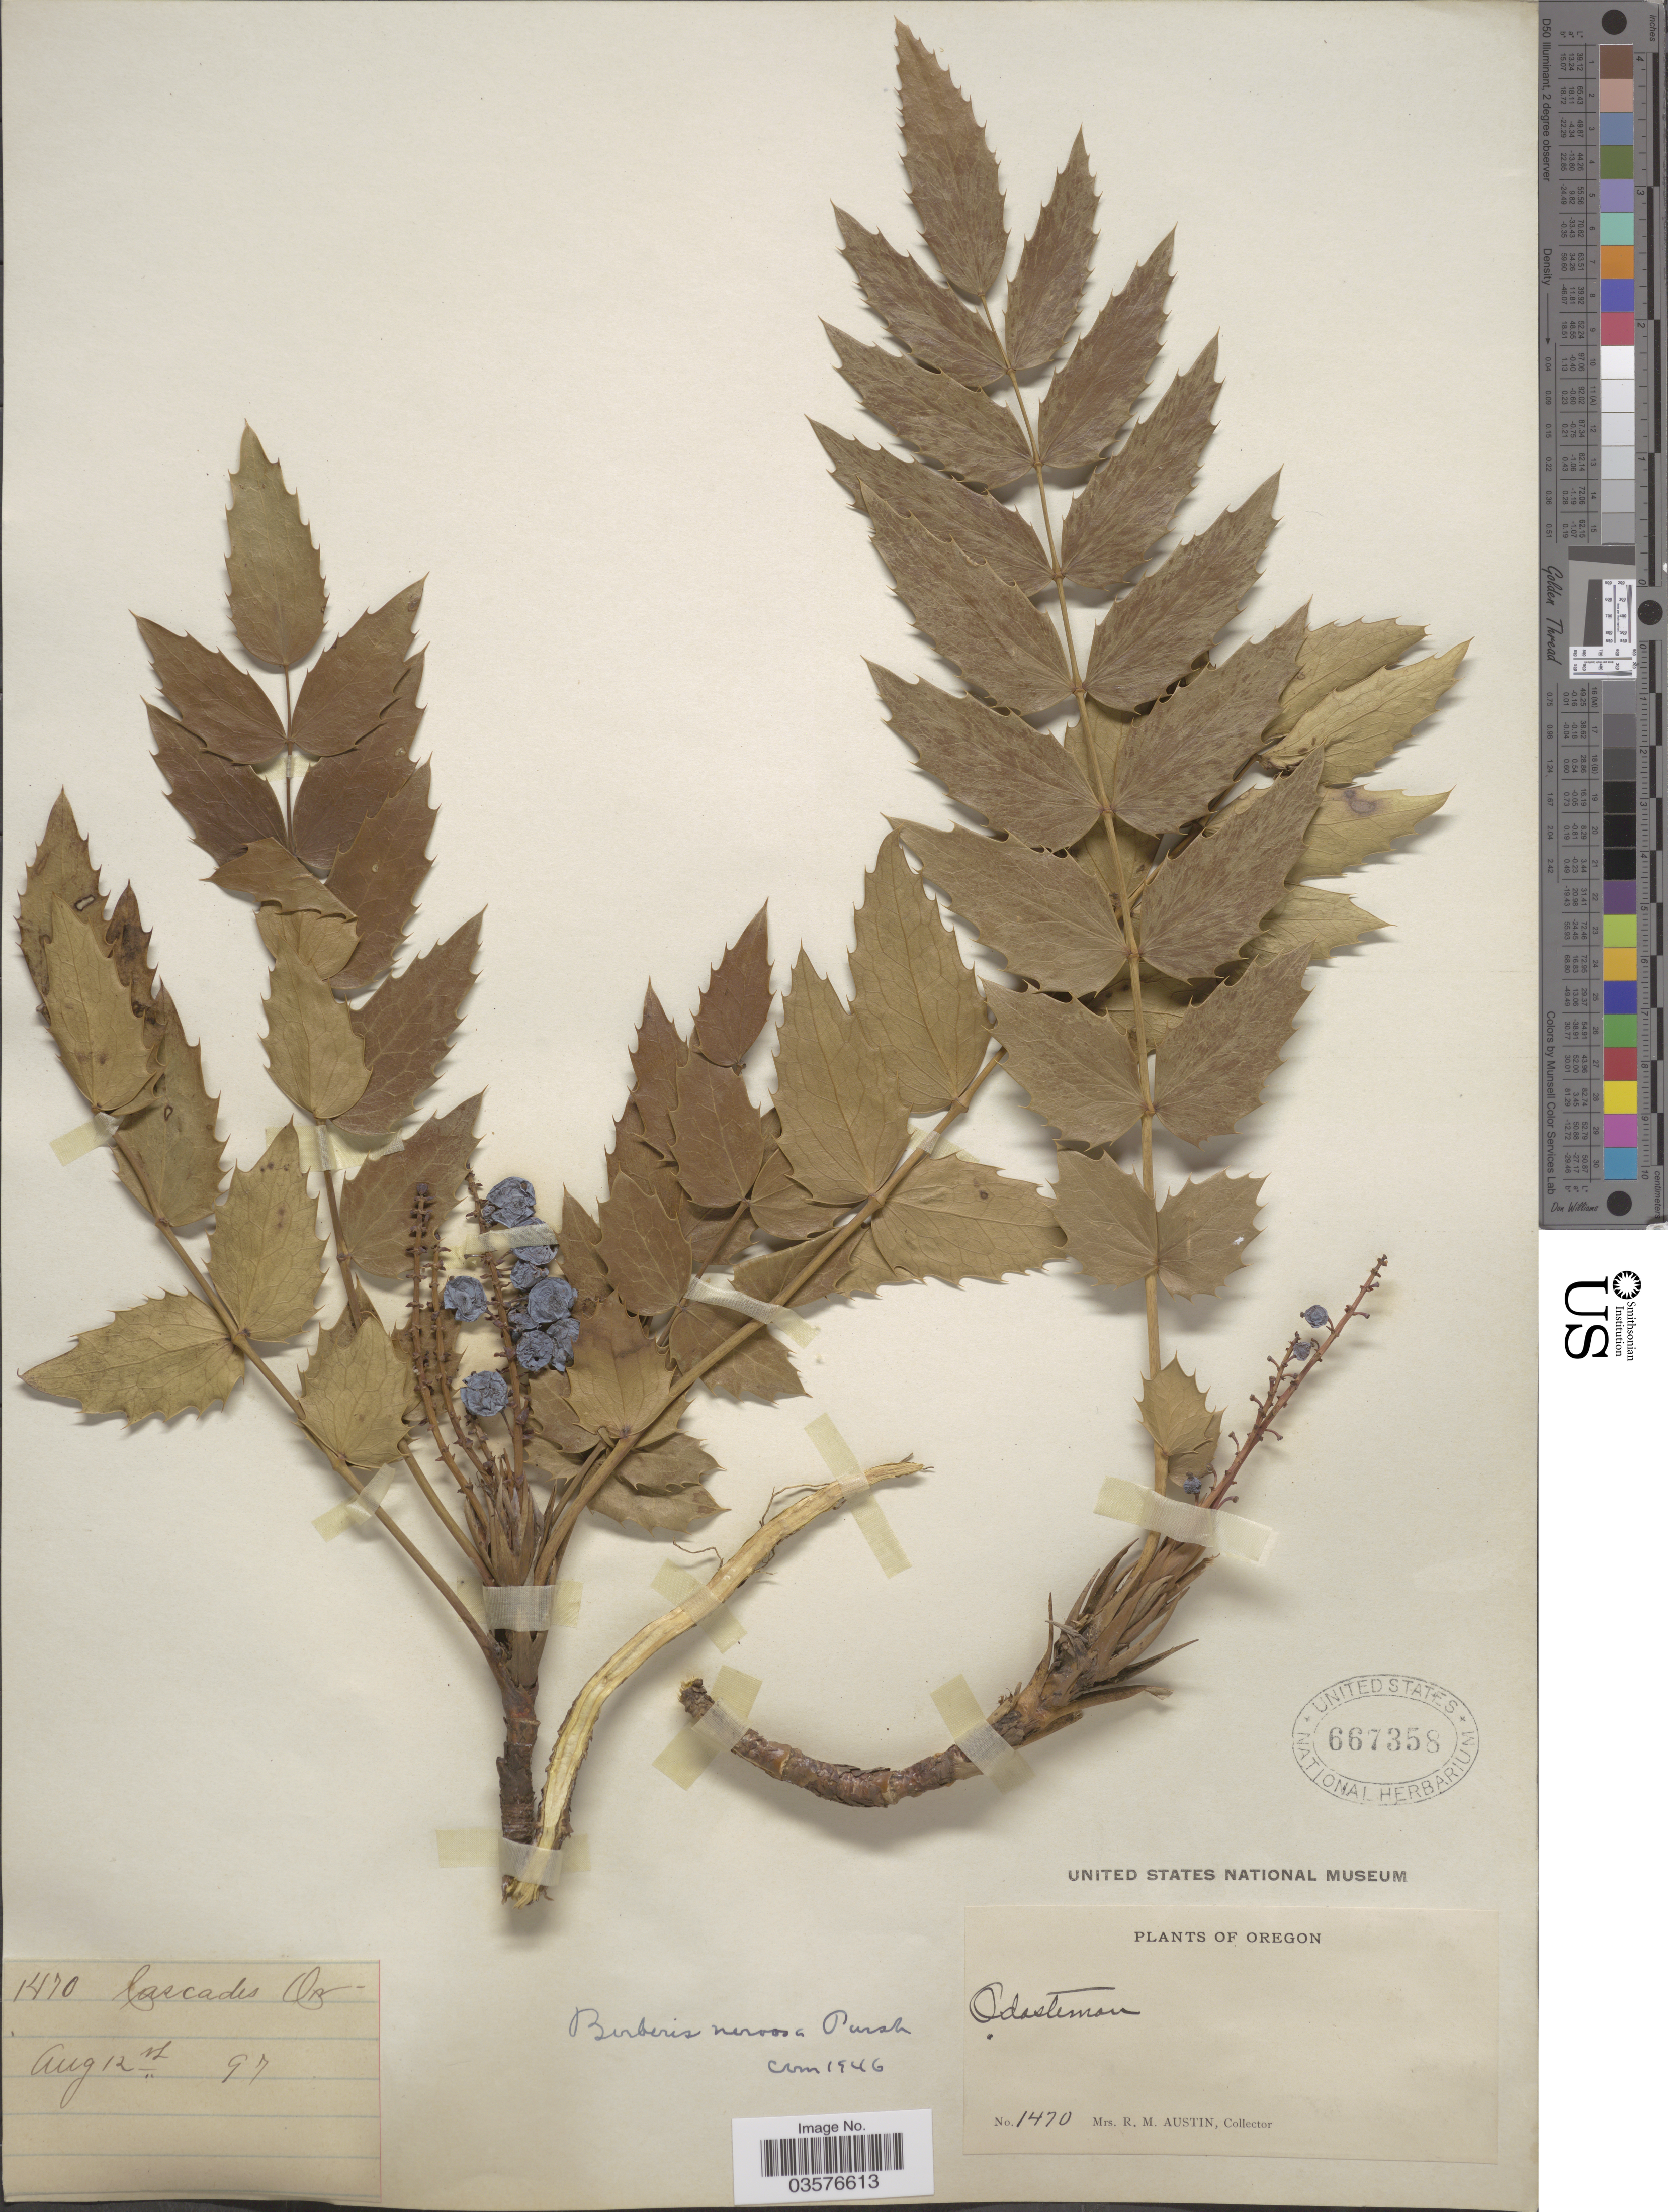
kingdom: Plantae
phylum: Tracheophyta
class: Magnoliopsida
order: Ranunculales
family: Berberidaceae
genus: Mahonia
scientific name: Mahonia nervosa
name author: (Pursh) Nutt.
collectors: R. Austin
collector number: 1470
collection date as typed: Transcribed d/m/y: 12/8/97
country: United States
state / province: Oregon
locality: Cascades.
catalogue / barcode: US 667358